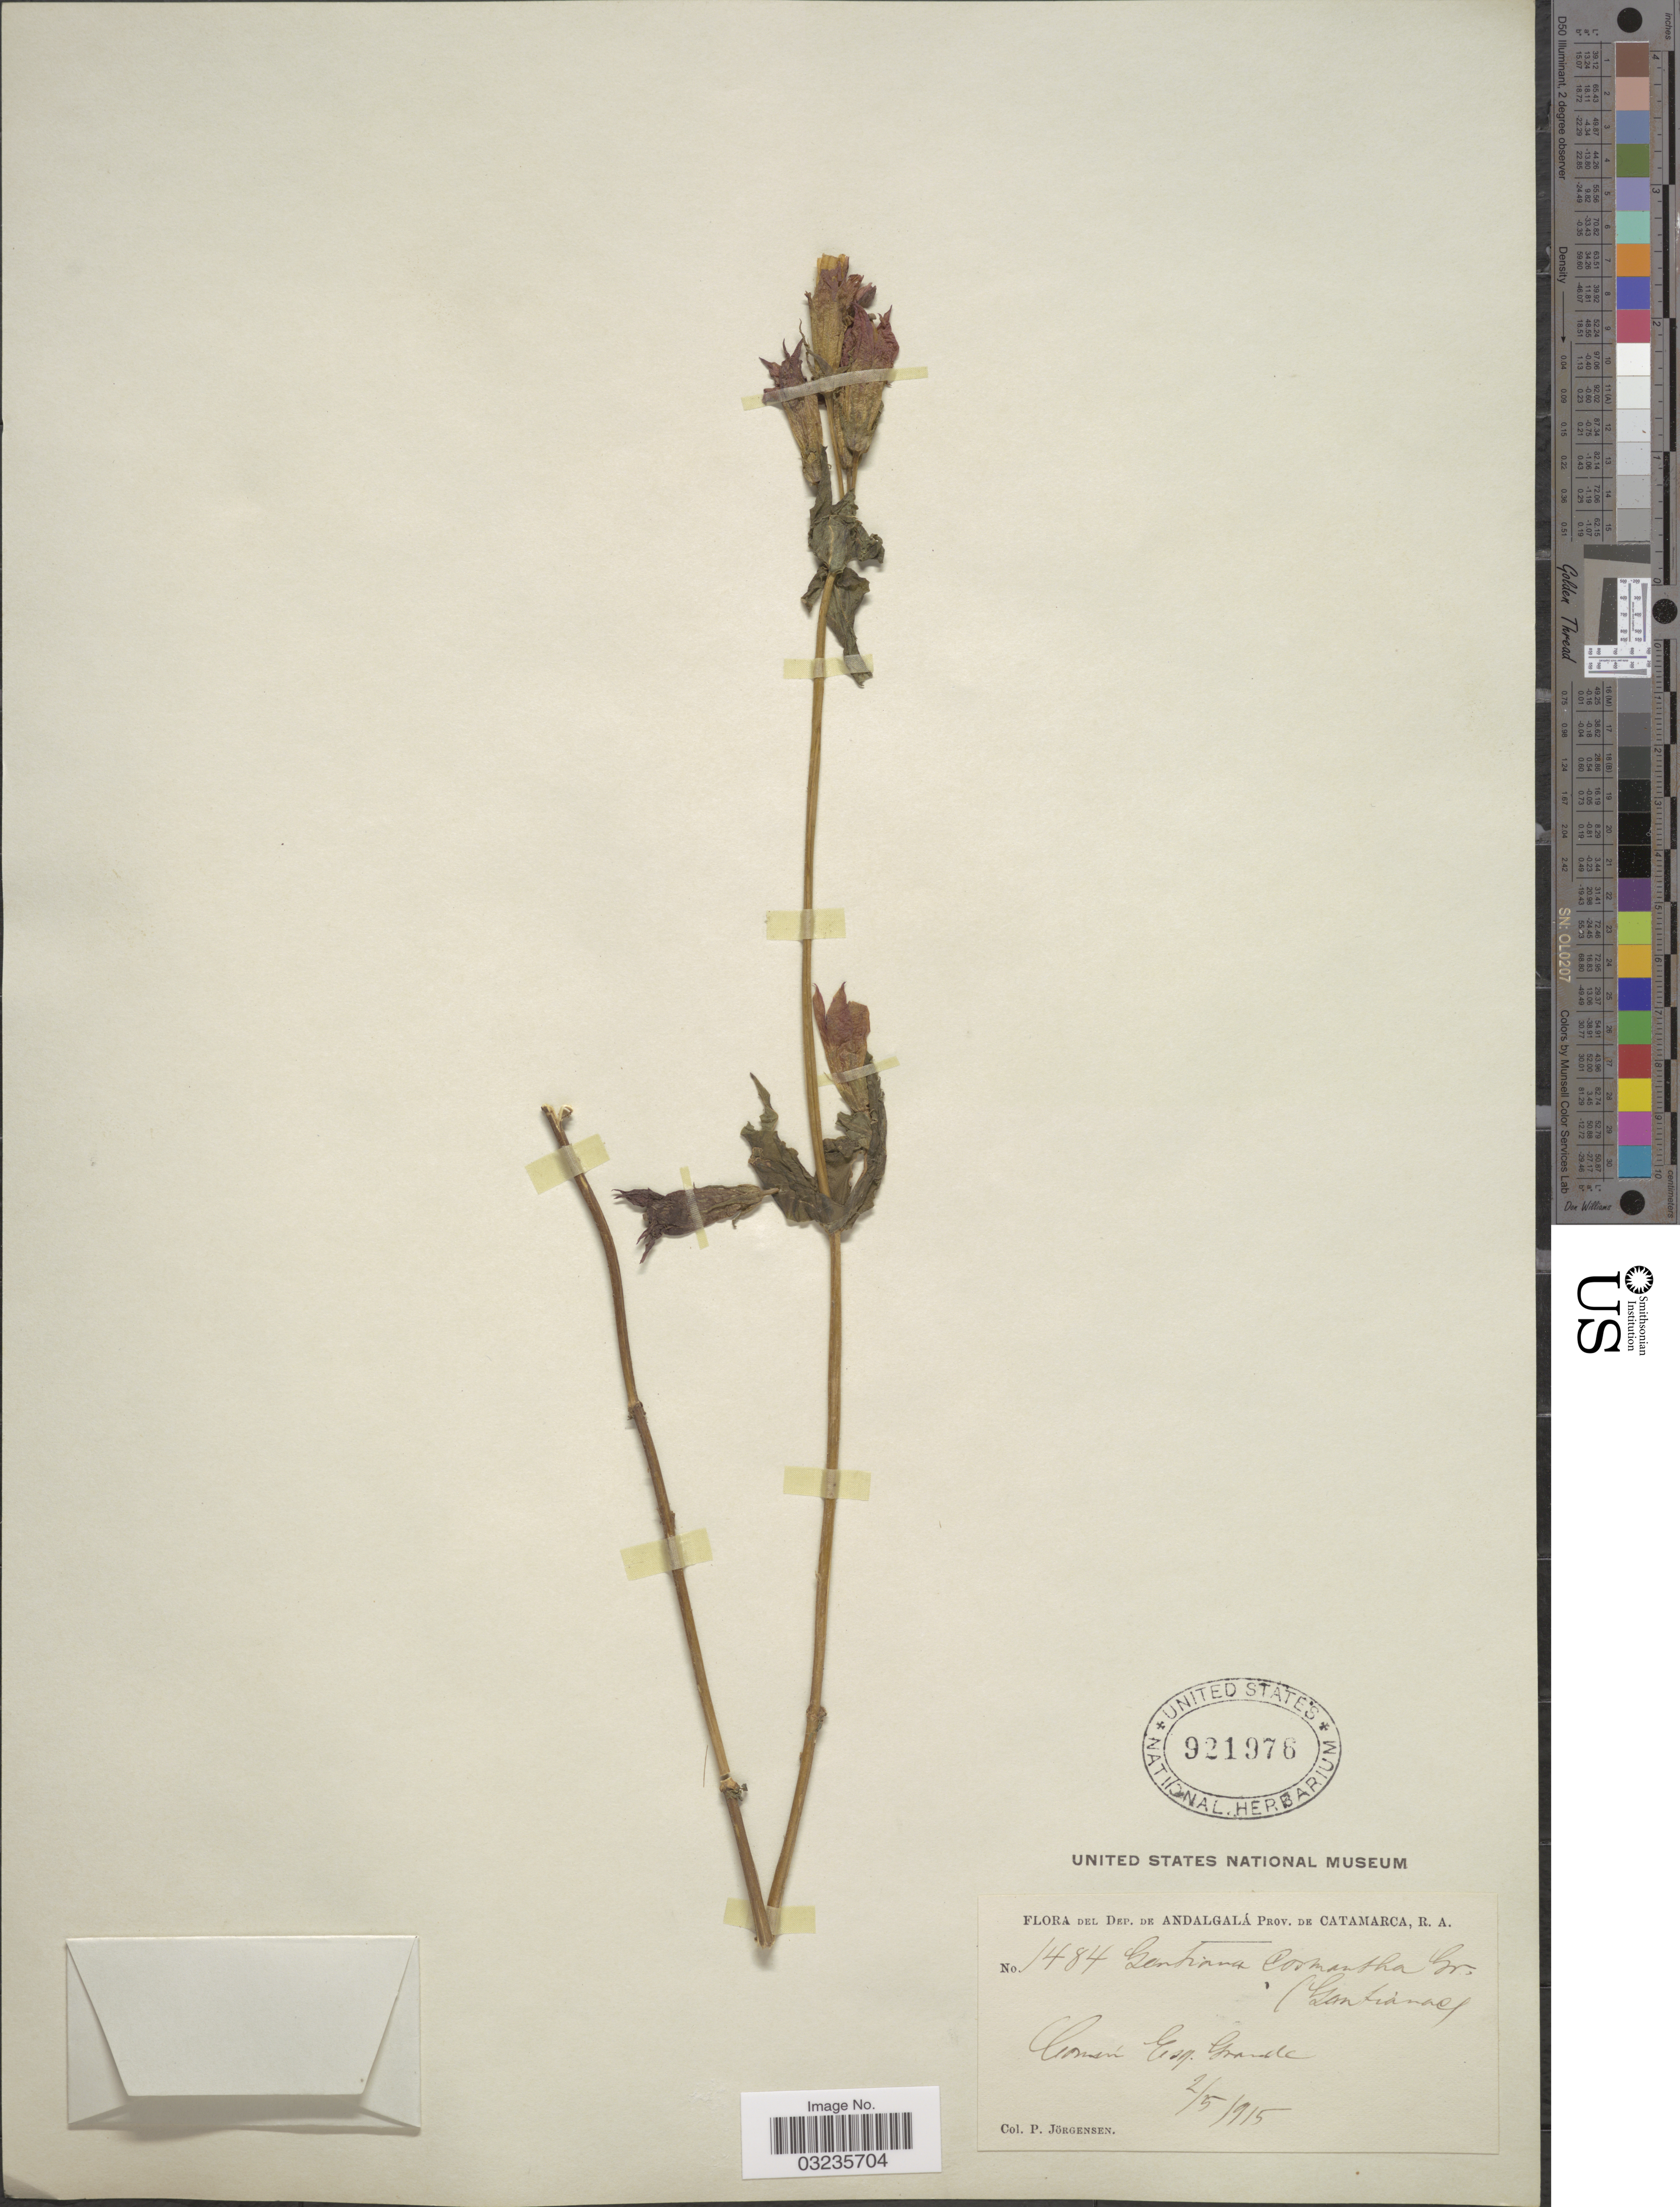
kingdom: Plantae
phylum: Tracheophyta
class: Magnoliopsida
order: Gentianales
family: Gentianaceae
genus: Gentiana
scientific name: Gentiana cosmantha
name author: Griseb.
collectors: P. Jörgensen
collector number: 1484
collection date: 1915-05-02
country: Argentina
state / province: Catamarca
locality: Dep. de Andalgalá. Común Esq. Grande.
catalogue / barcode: US 921976